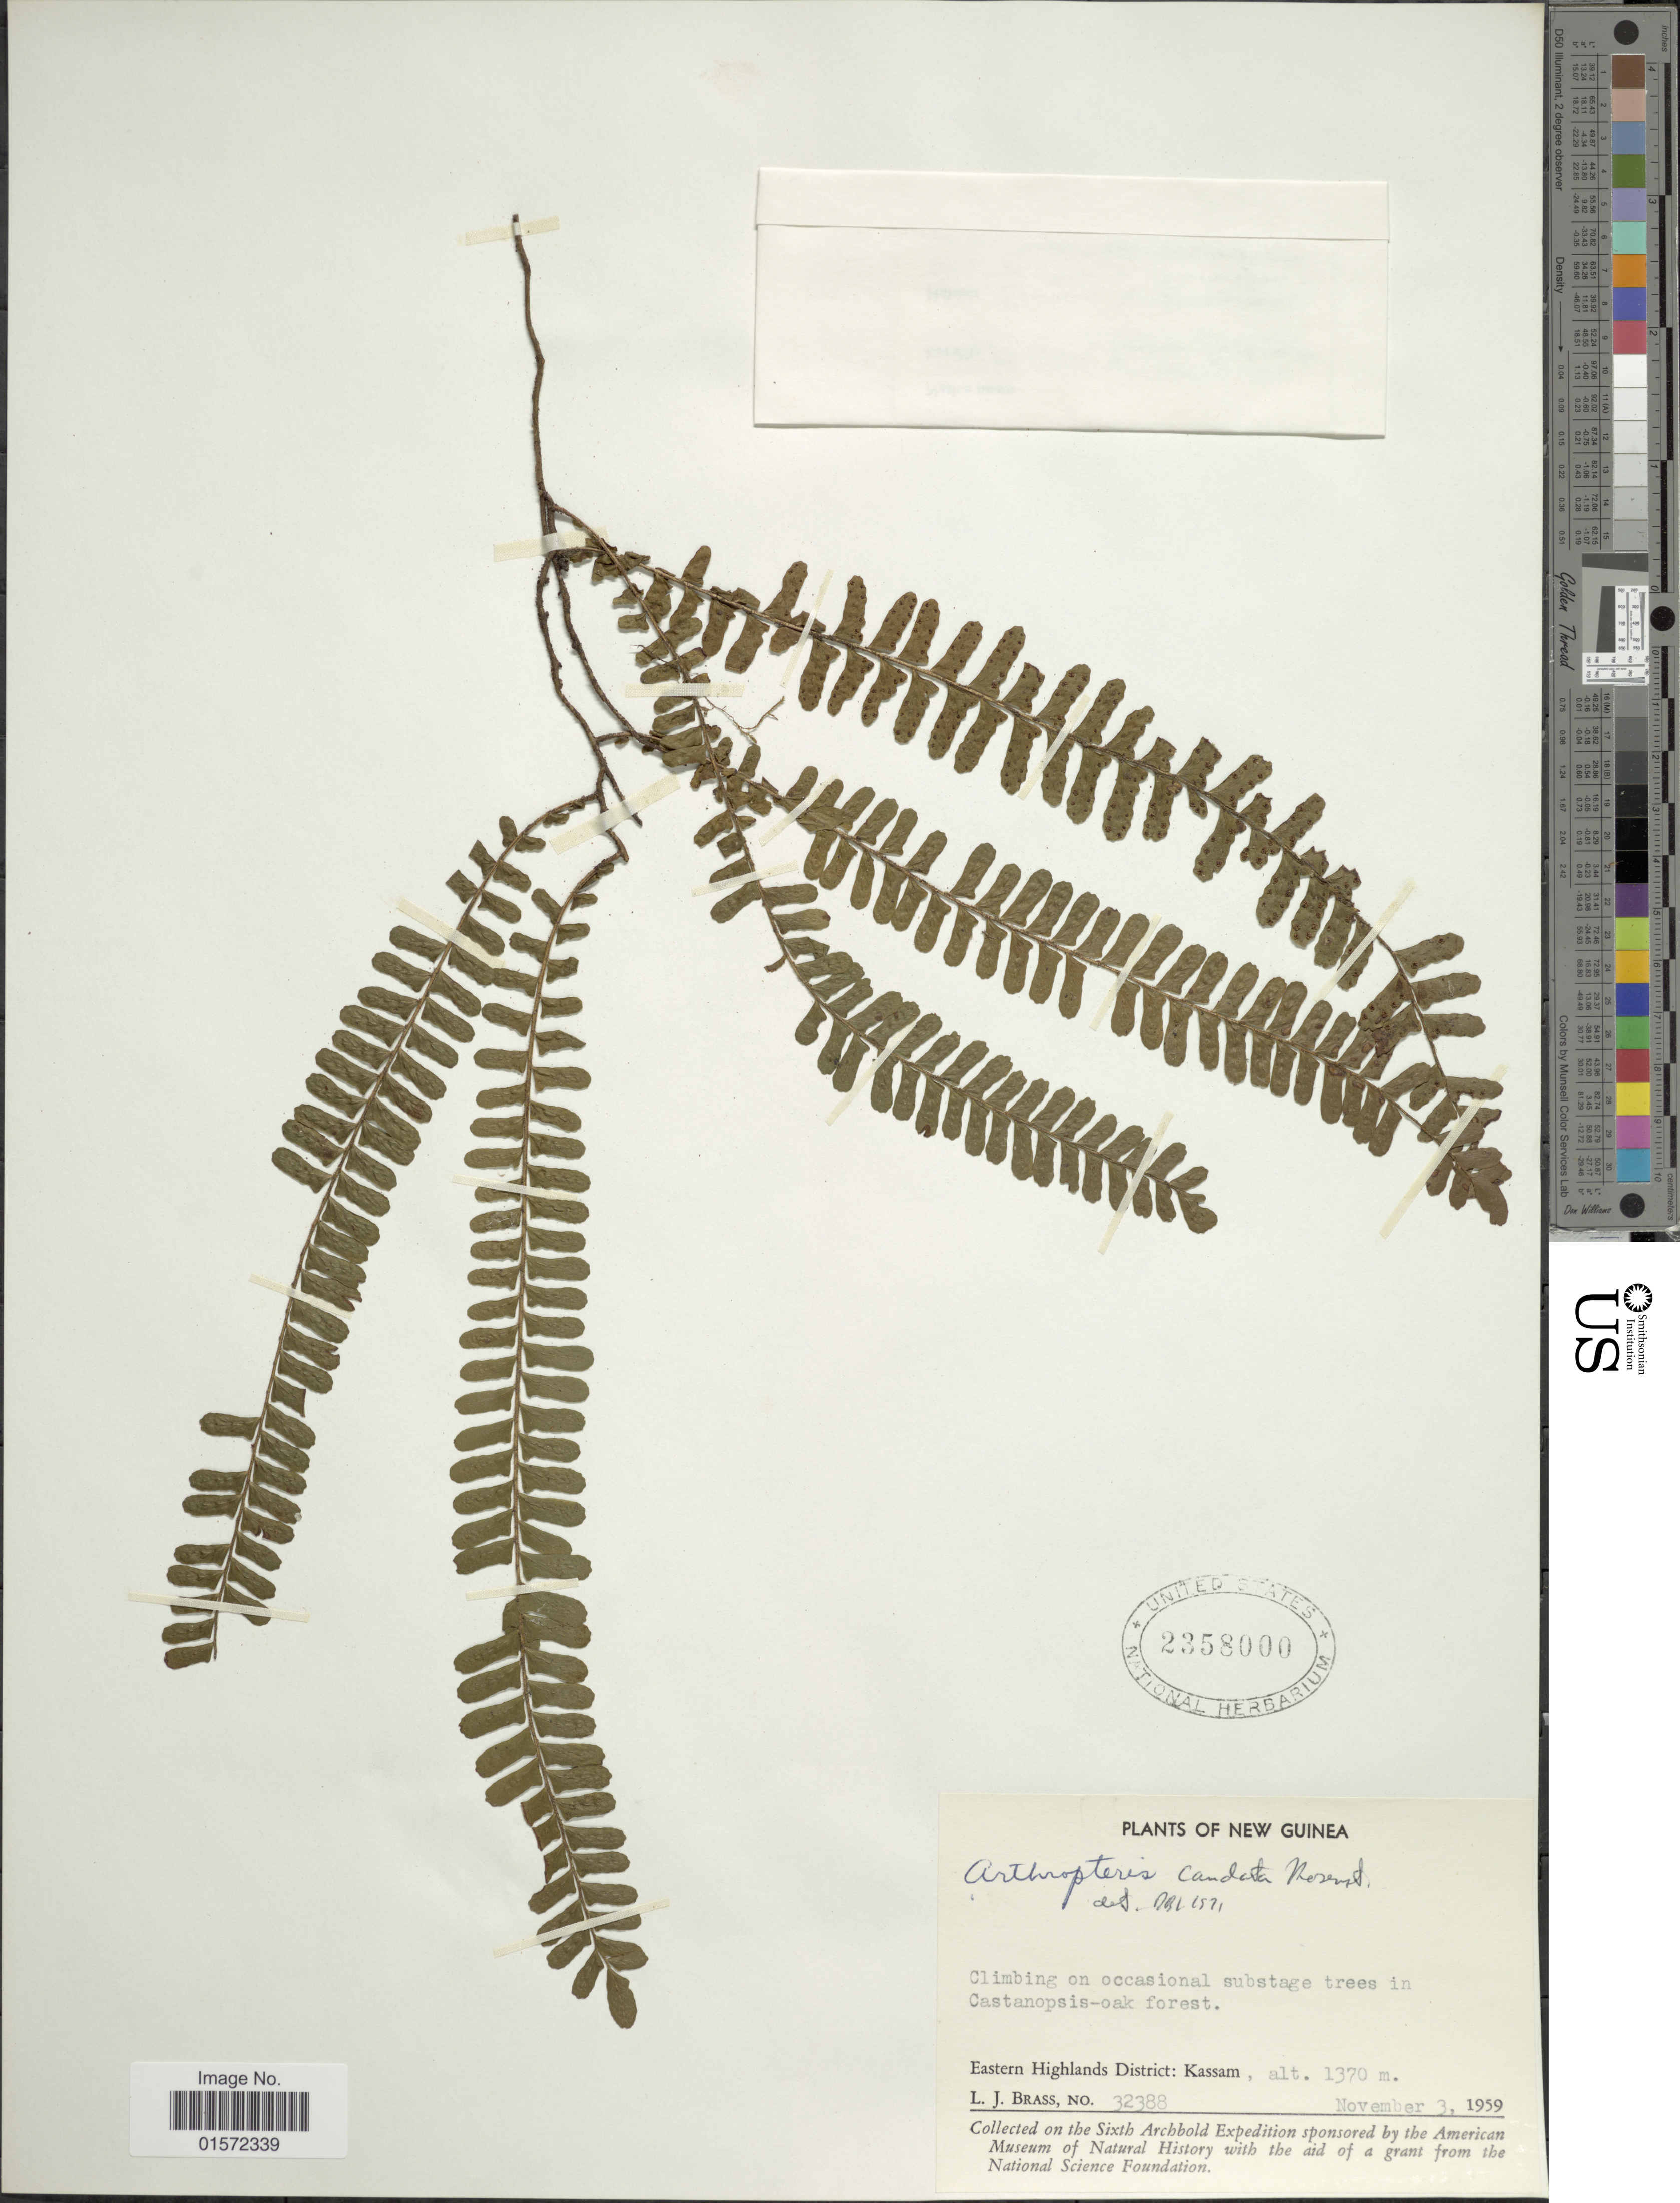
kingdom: Plantae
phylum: Tracheophyta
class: Polypodiopsida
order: Polypodiales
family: Tectariaceae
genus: Arthropteris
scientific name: Arthropteris caudata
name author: Rosenst.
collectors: L. J. Brass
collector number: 32388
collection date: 1959-11-03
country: Papua New Guinea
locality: New Guinea, Eastern Highlands District: Kassam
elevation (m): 1370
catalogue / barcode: US 2358000